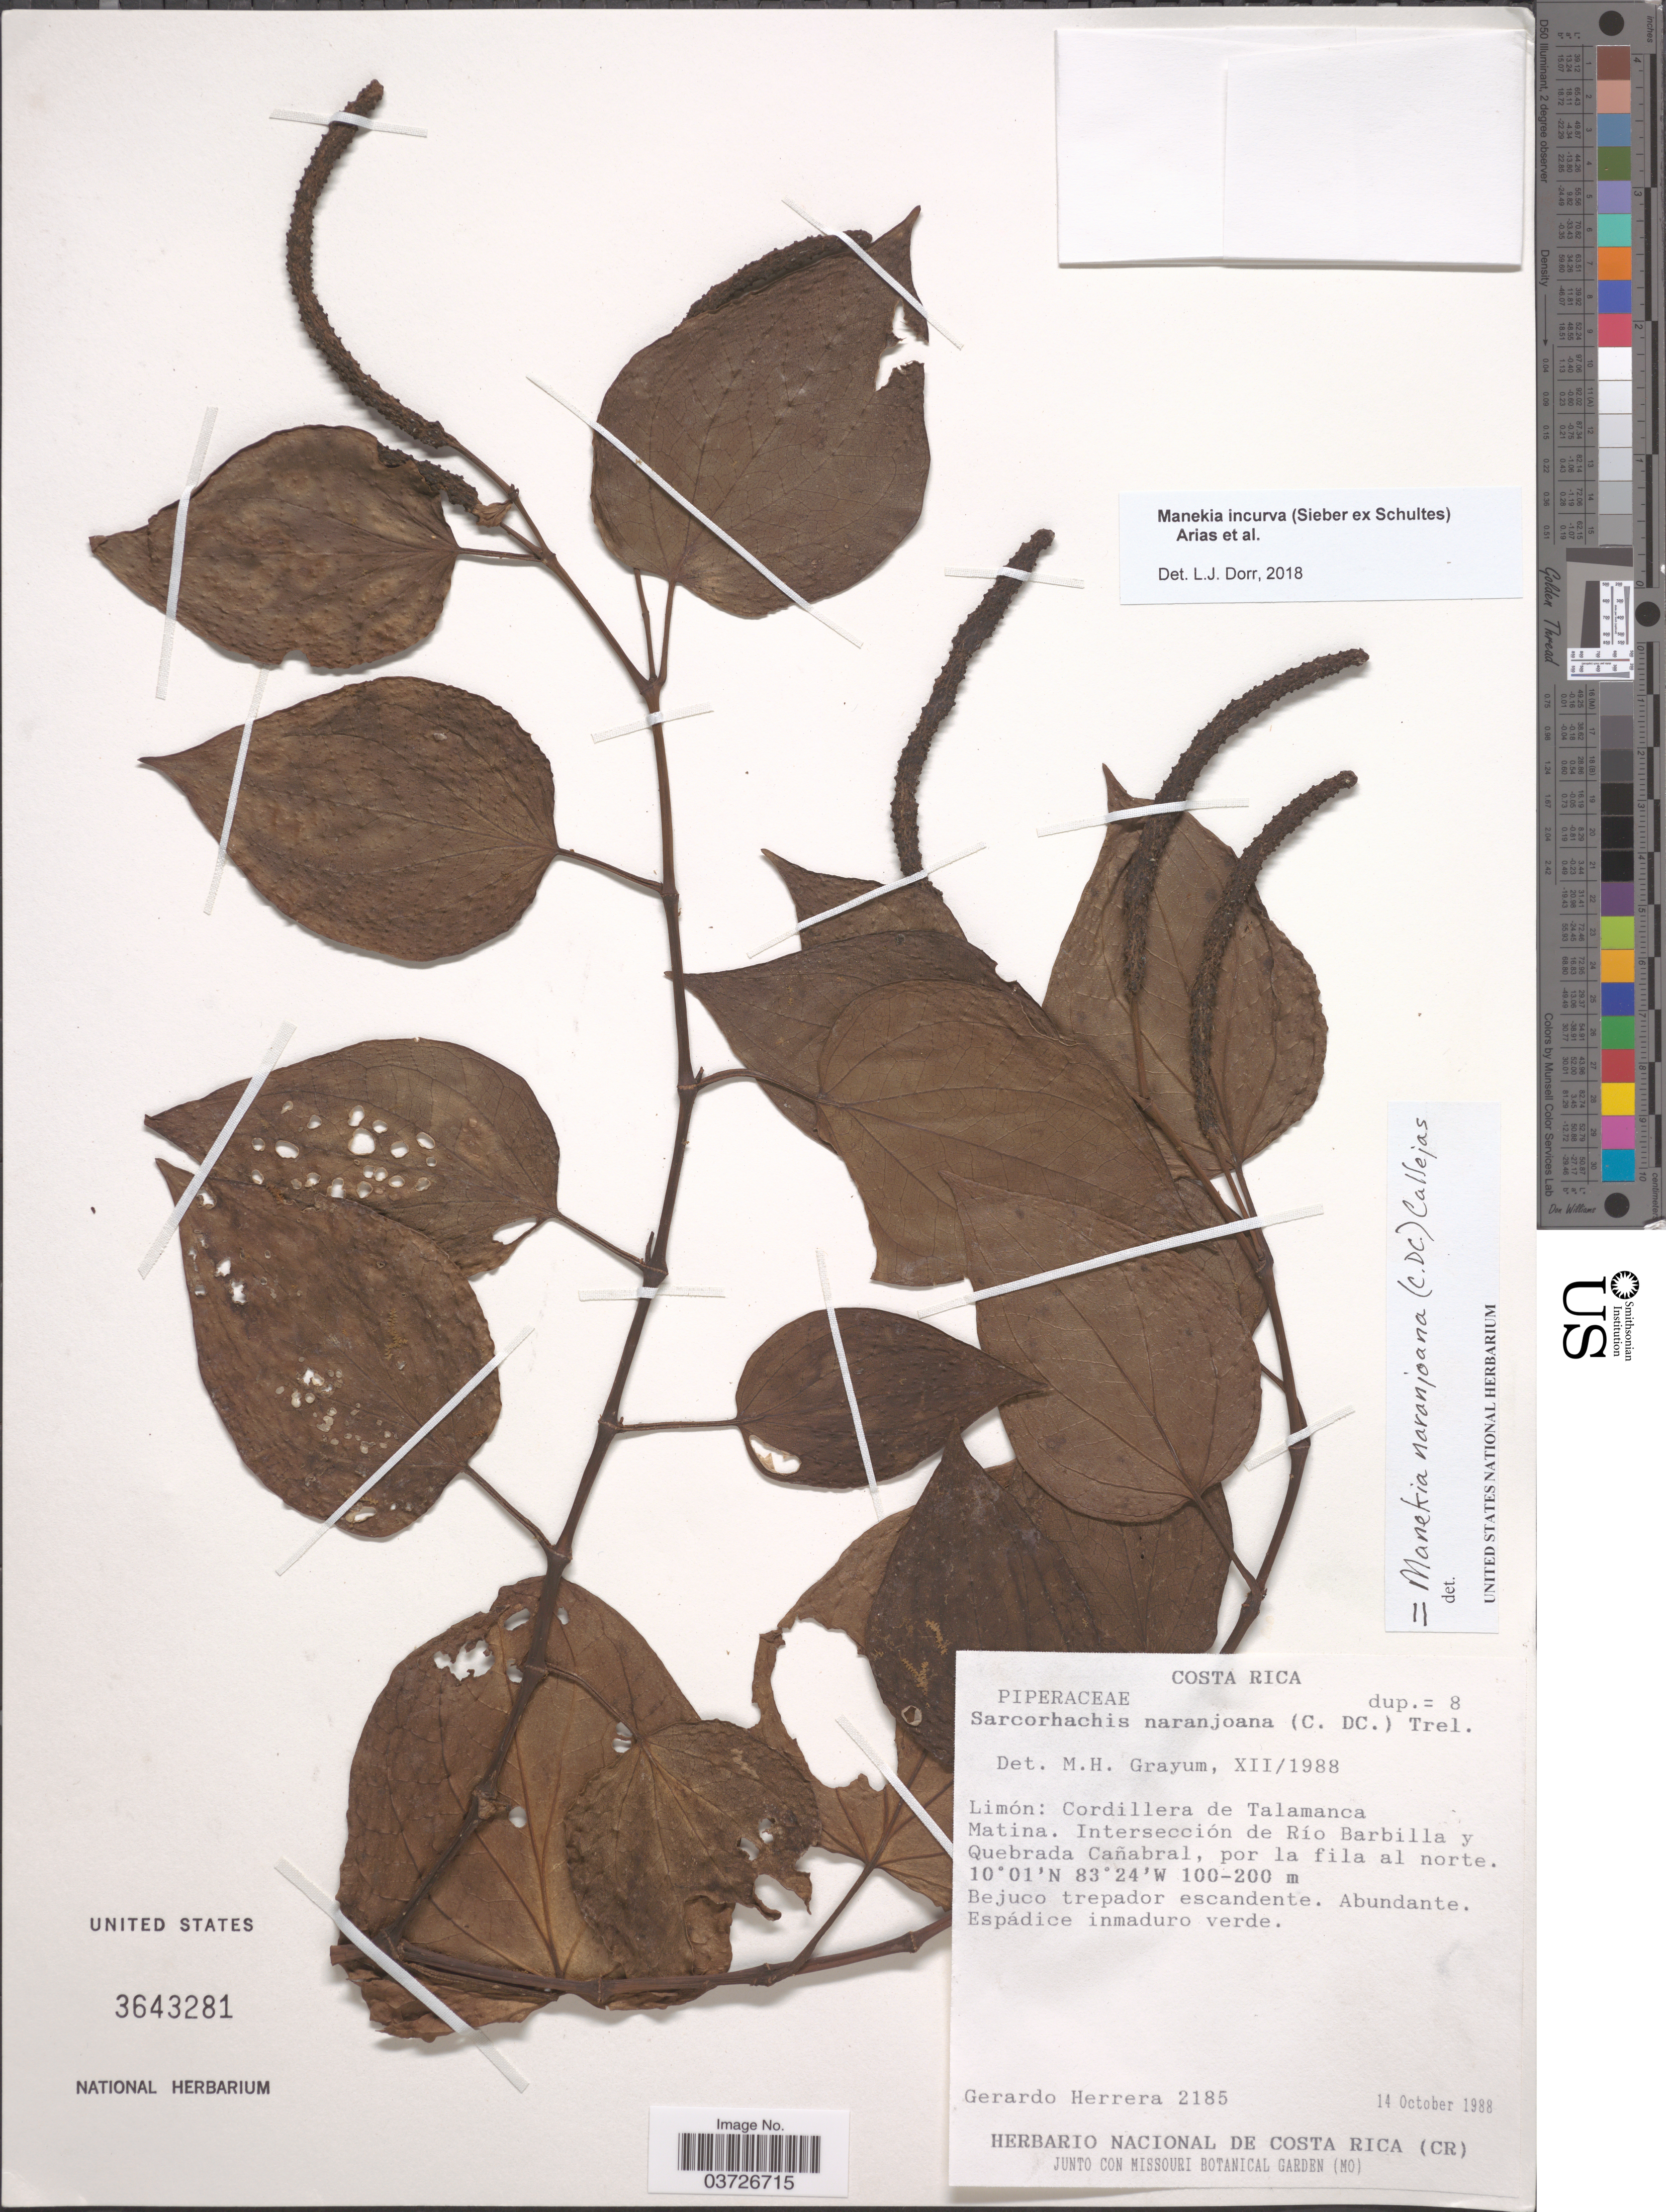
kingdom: Plantae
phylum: Tracheophyta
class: Magnoliopsida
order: Piperales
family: Piperaceae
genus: Manekia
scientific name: Manekia incurva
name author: (Sieber ex Schult.) T. Arias et al.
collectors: G. Herrera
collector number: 2185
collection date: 1988-10-14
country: Costa Rica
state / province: Limón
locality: Cordillera de Talamanca Matina. Intersection de Río Barbilla y Quebrada Cañabral, por la fila al norte.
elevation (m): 100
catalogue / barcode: US 3643281